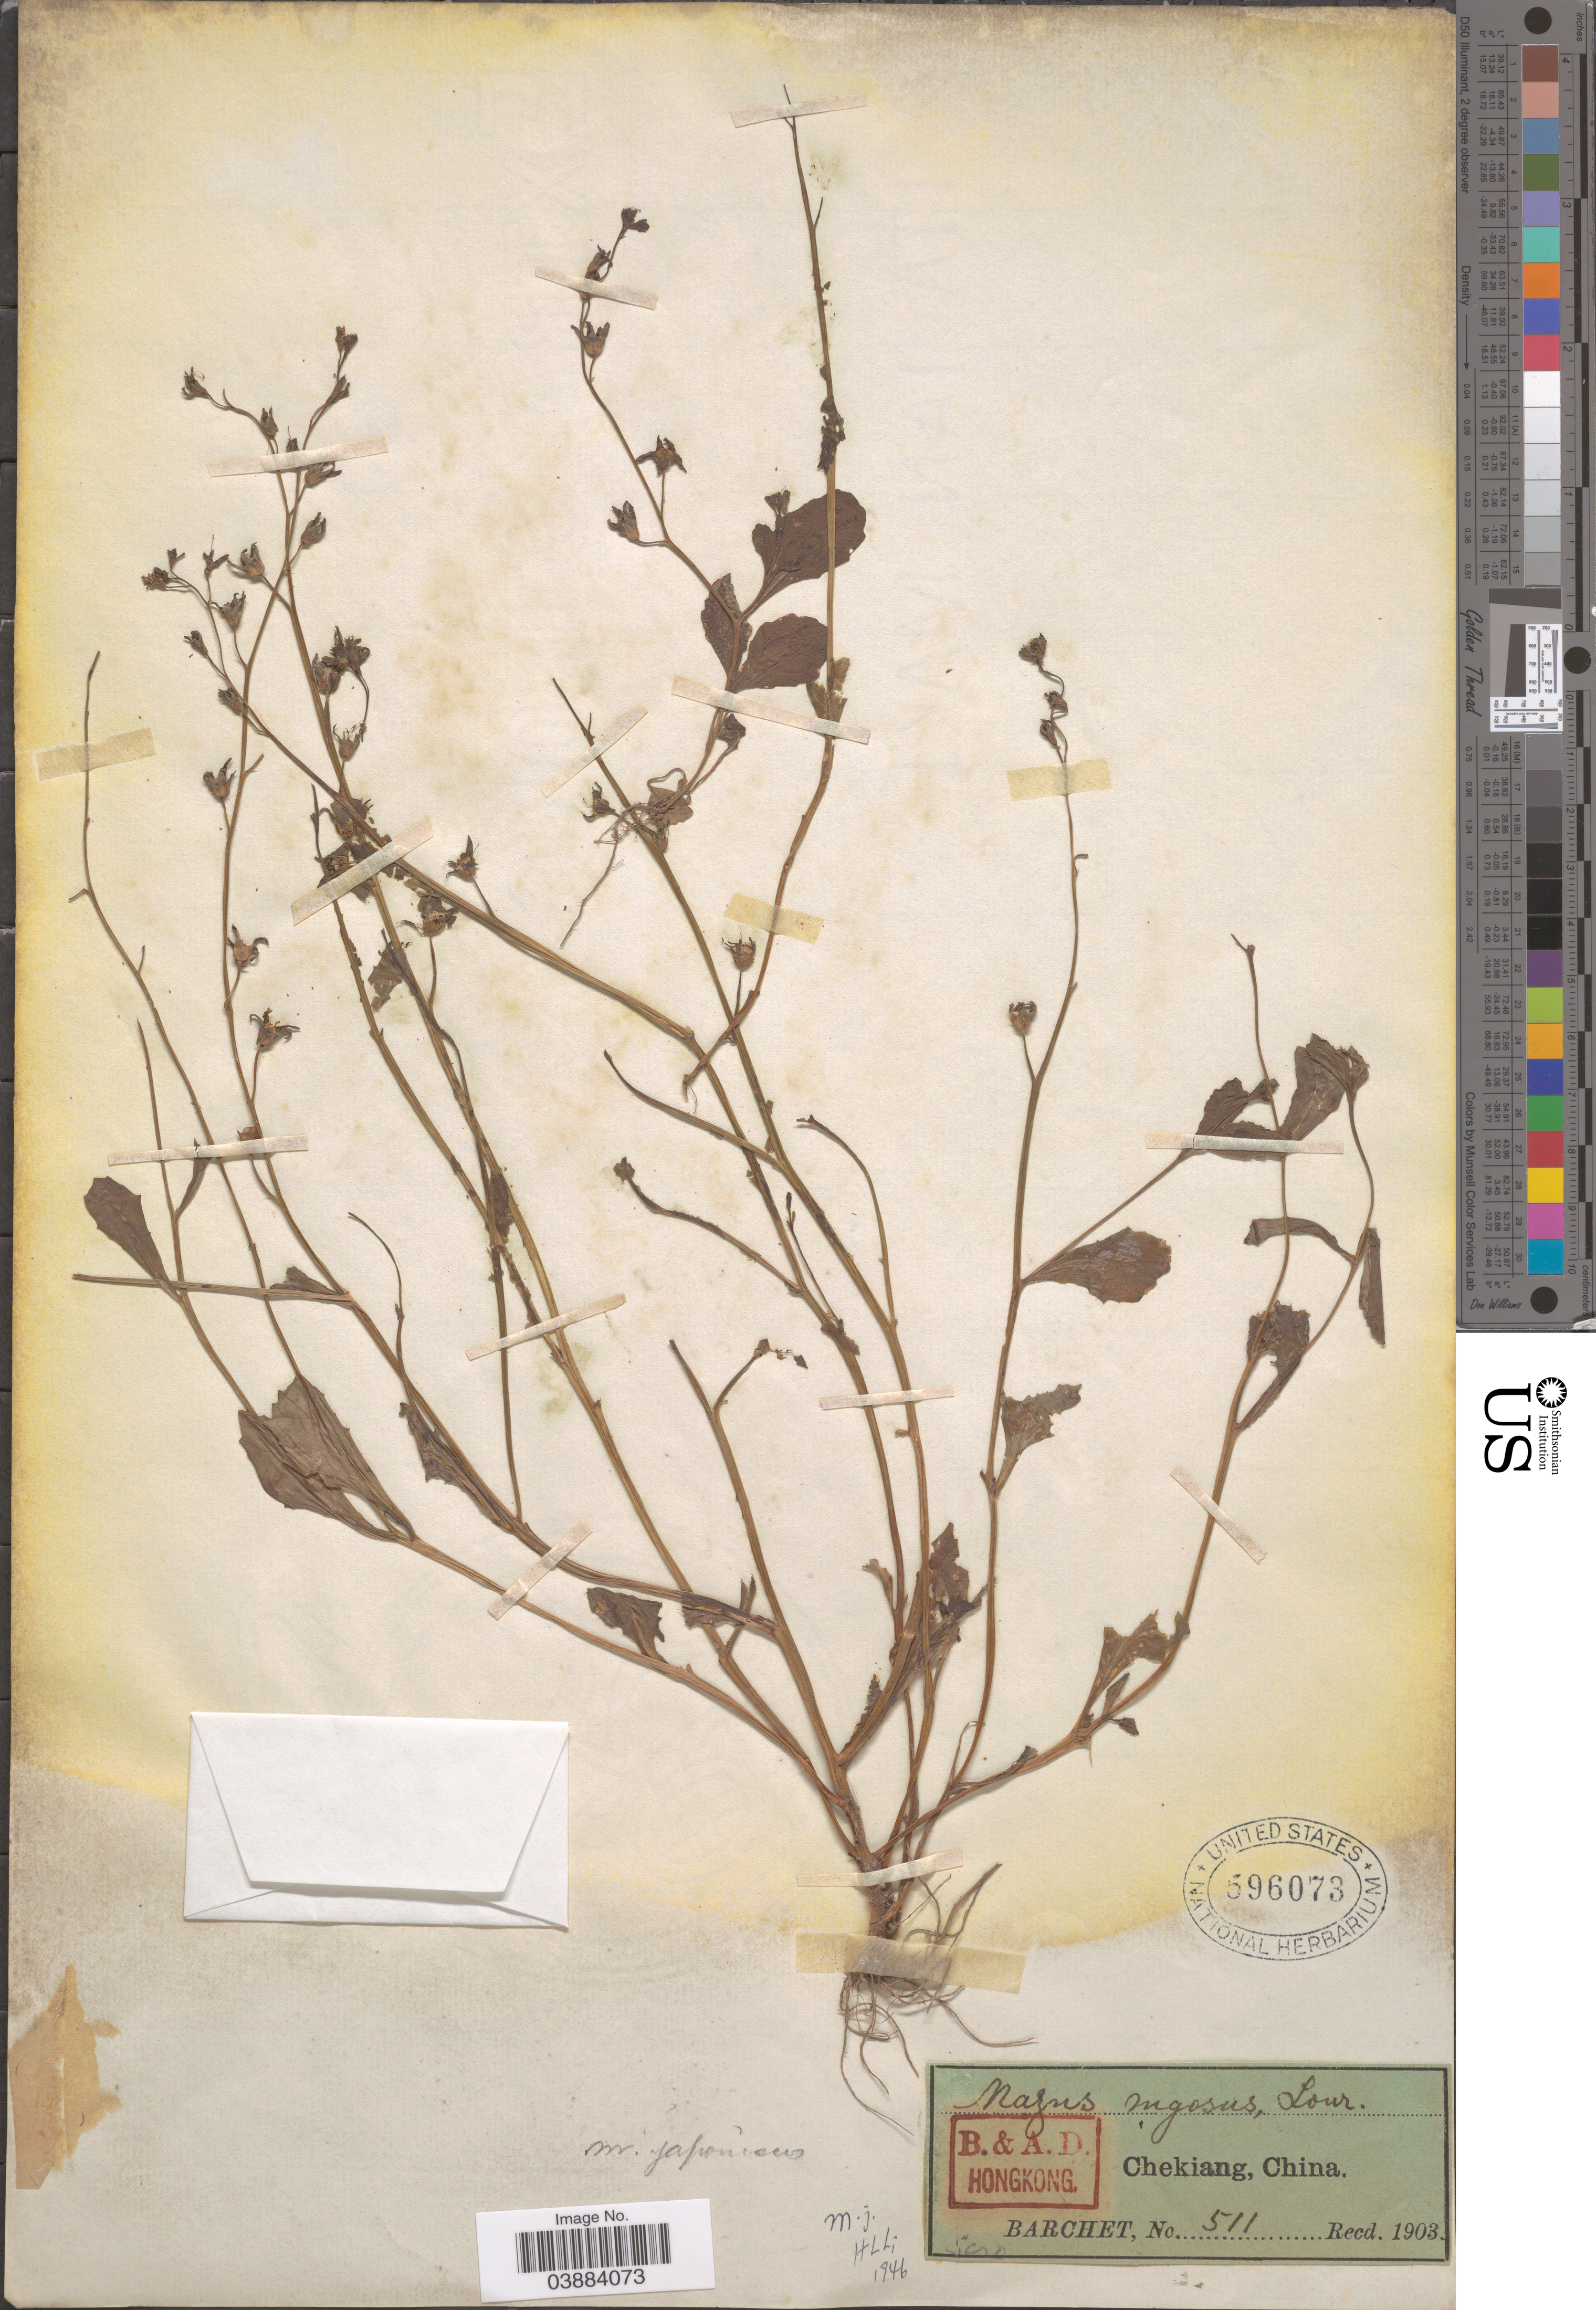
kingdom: Plantae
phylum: Tracheophyta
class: Magnoliopsida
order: Lamiales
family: Mazaceae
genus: Mazus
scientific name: Mazus japonicus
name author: (Thunb.) Kuntze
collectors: Barchet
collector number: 511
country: China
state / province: Zhejiang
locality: Chekiang.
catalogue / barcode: US 596073